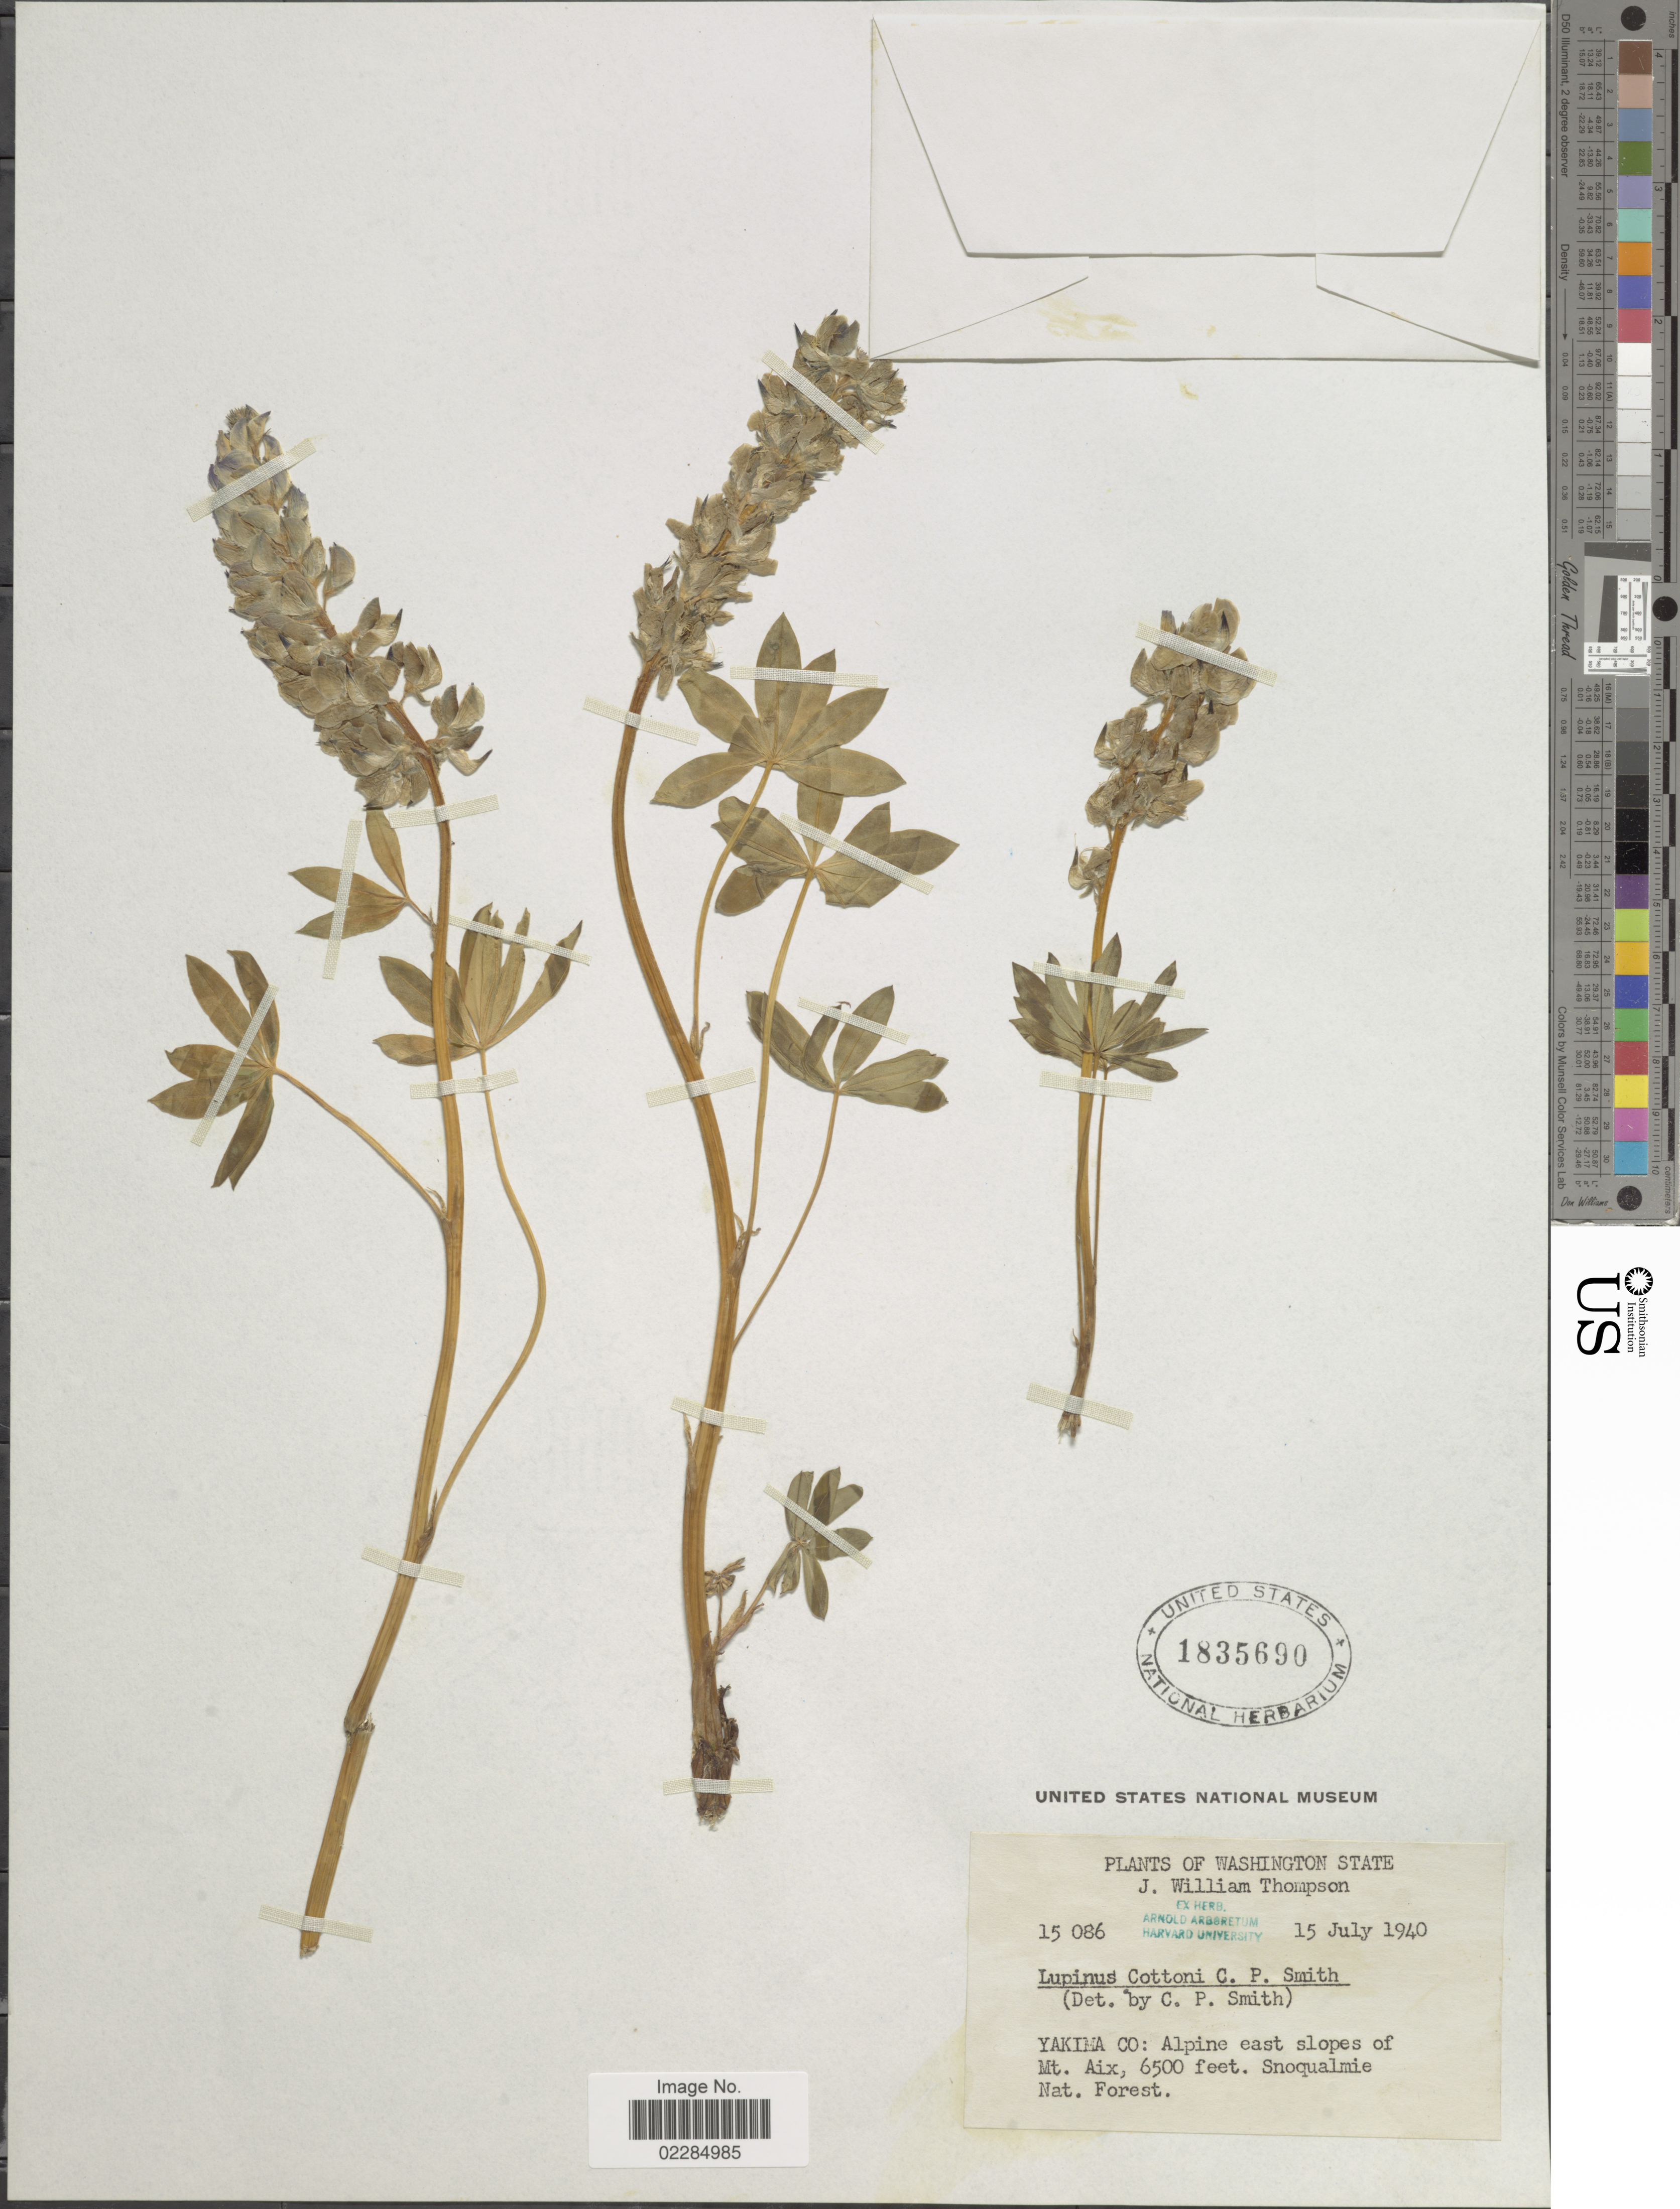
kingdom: Plantae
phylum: Tracheophyta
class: Magnoliopsida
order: Fabales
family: Fabaceae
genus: Lupinus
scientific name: Lupinus cottonii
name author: C.P. Sm.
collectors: J. W. Thompson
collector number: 15086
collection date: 1940-07-15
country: United States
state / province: Washington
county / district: Yakima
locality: Washington State. Yakima Co.: Alpine east slopes of Mt. Aix. Sonqualmie Nat. Forest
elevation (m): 1981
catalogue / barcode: US 1835690